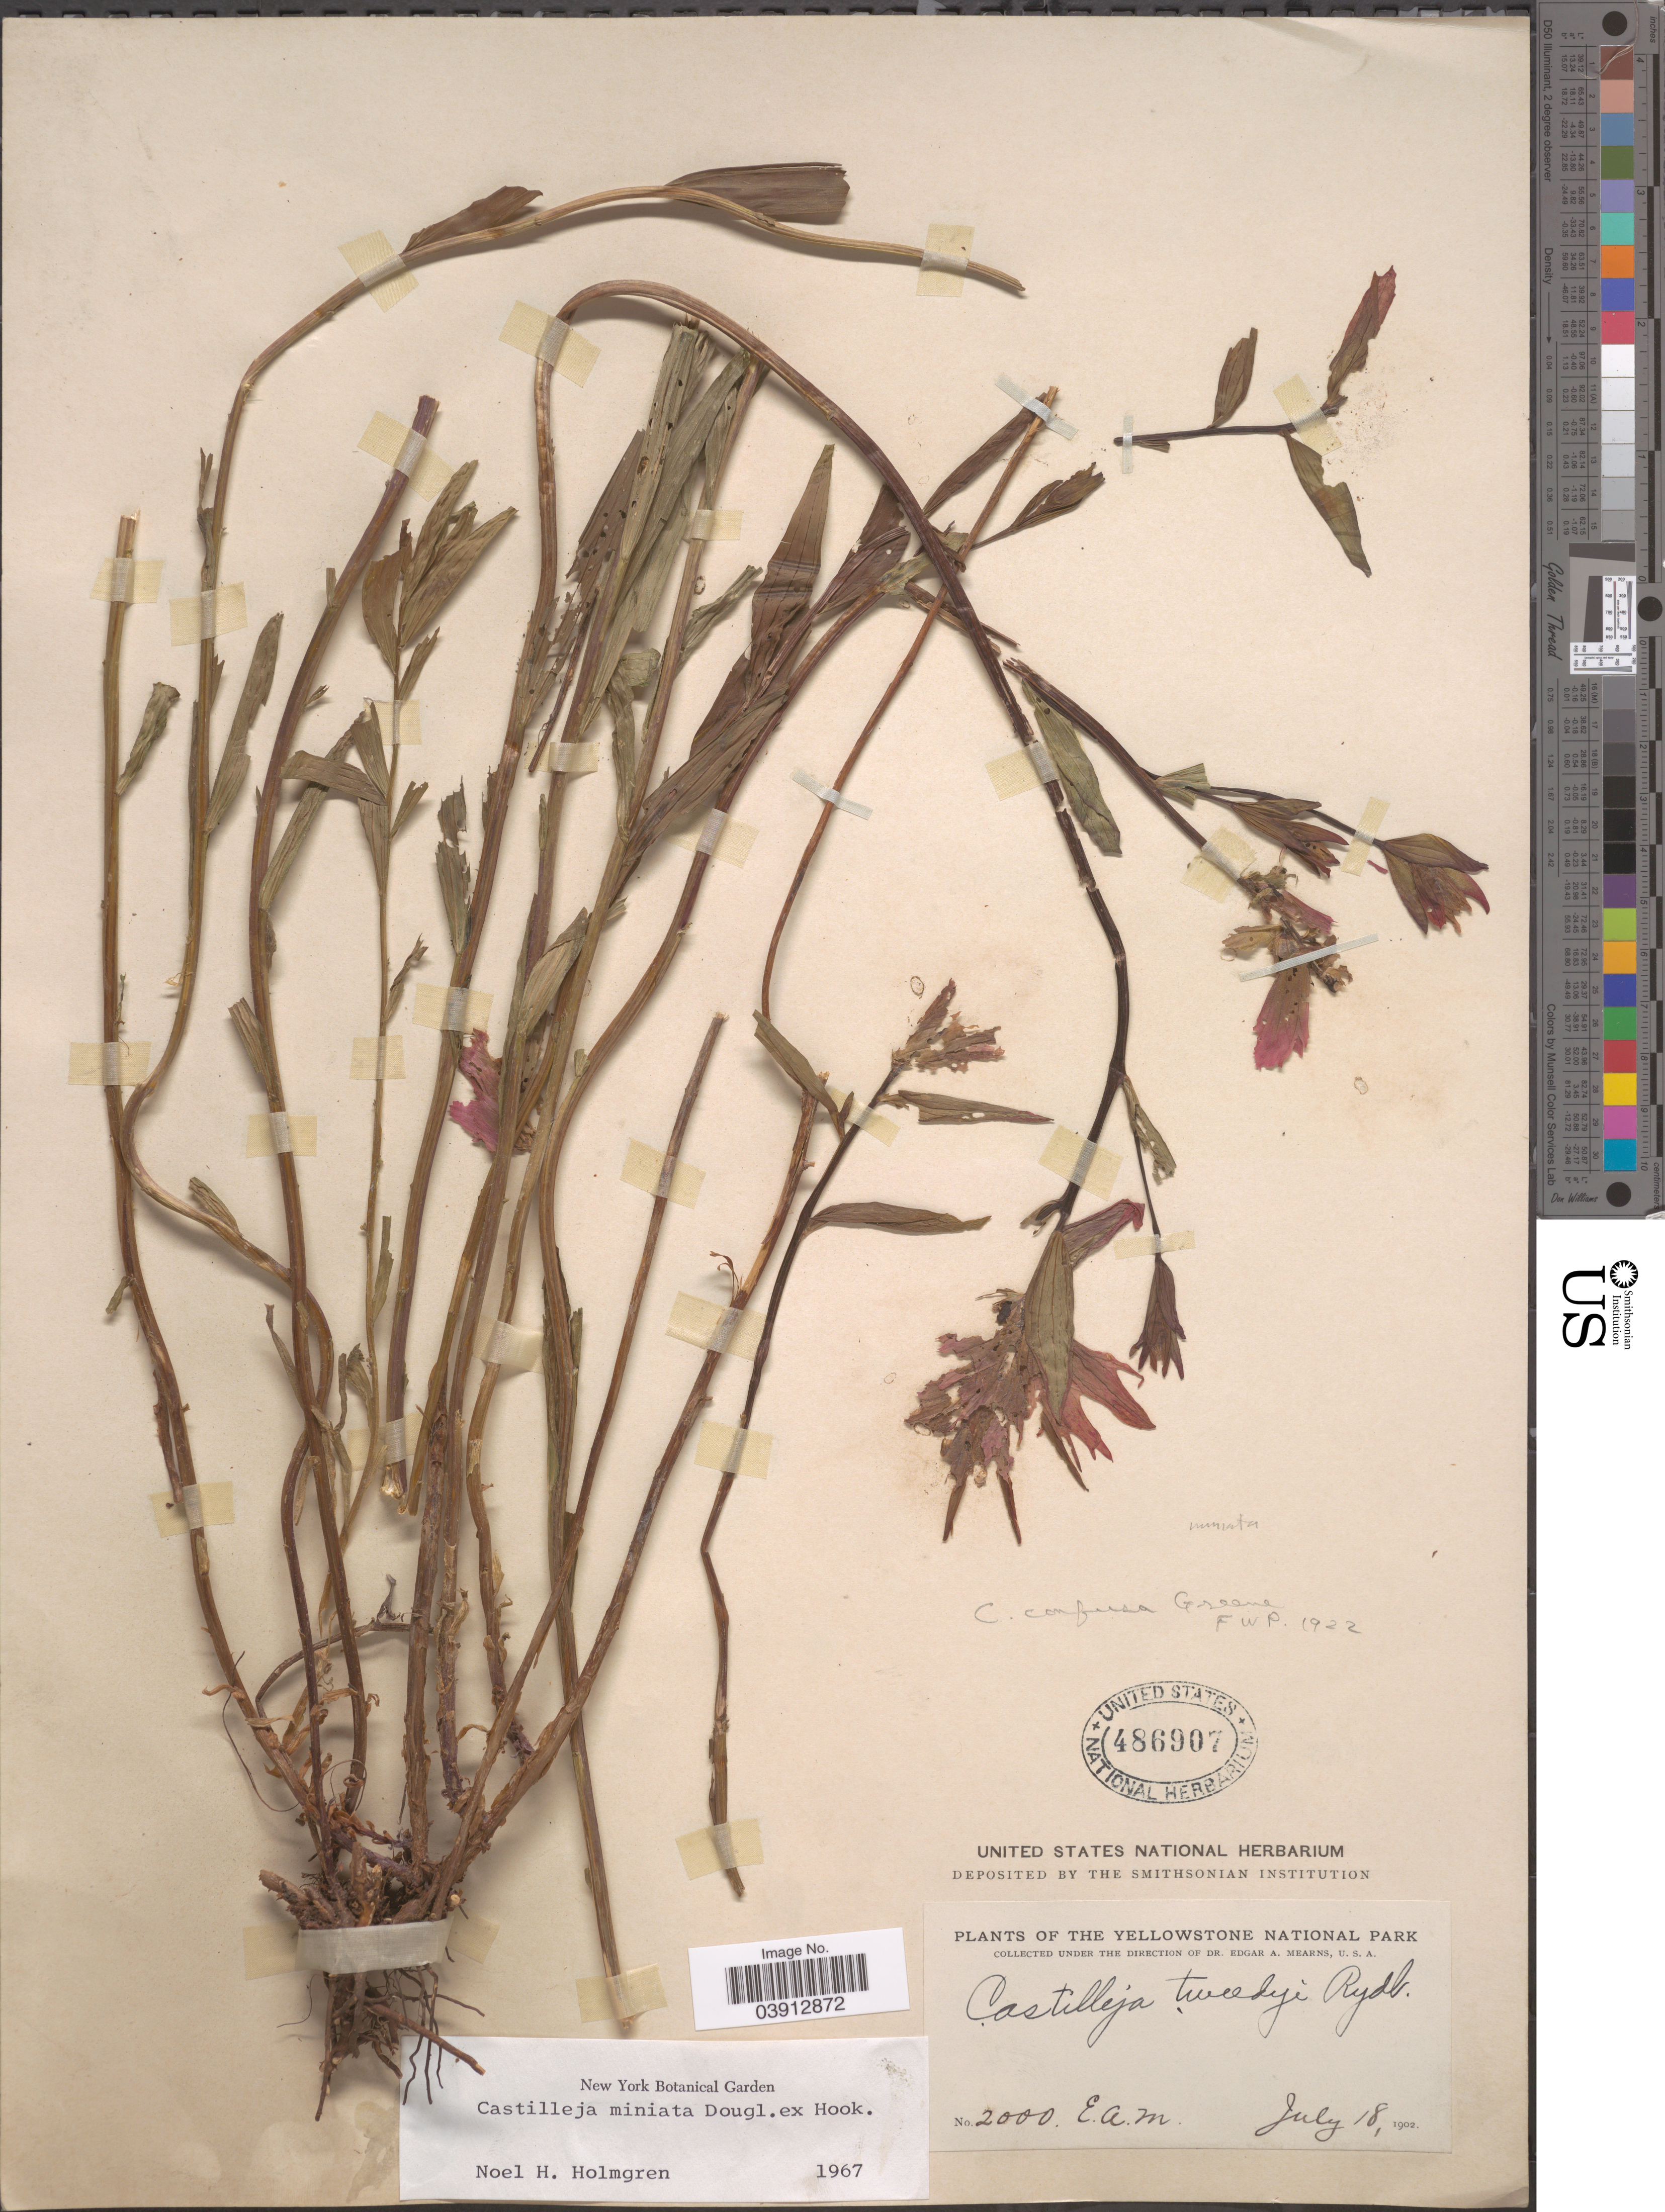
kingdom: Plantae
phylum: Tracheophyta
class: Magnoliopsida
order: Lamiales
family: Orobanchaceae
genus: Castilleja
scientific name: Castilleja miniata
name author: Douglas ex Hook.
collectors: E. A. Mearns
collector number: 2000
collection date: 1902-07-18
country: United States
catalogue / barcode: US 486907